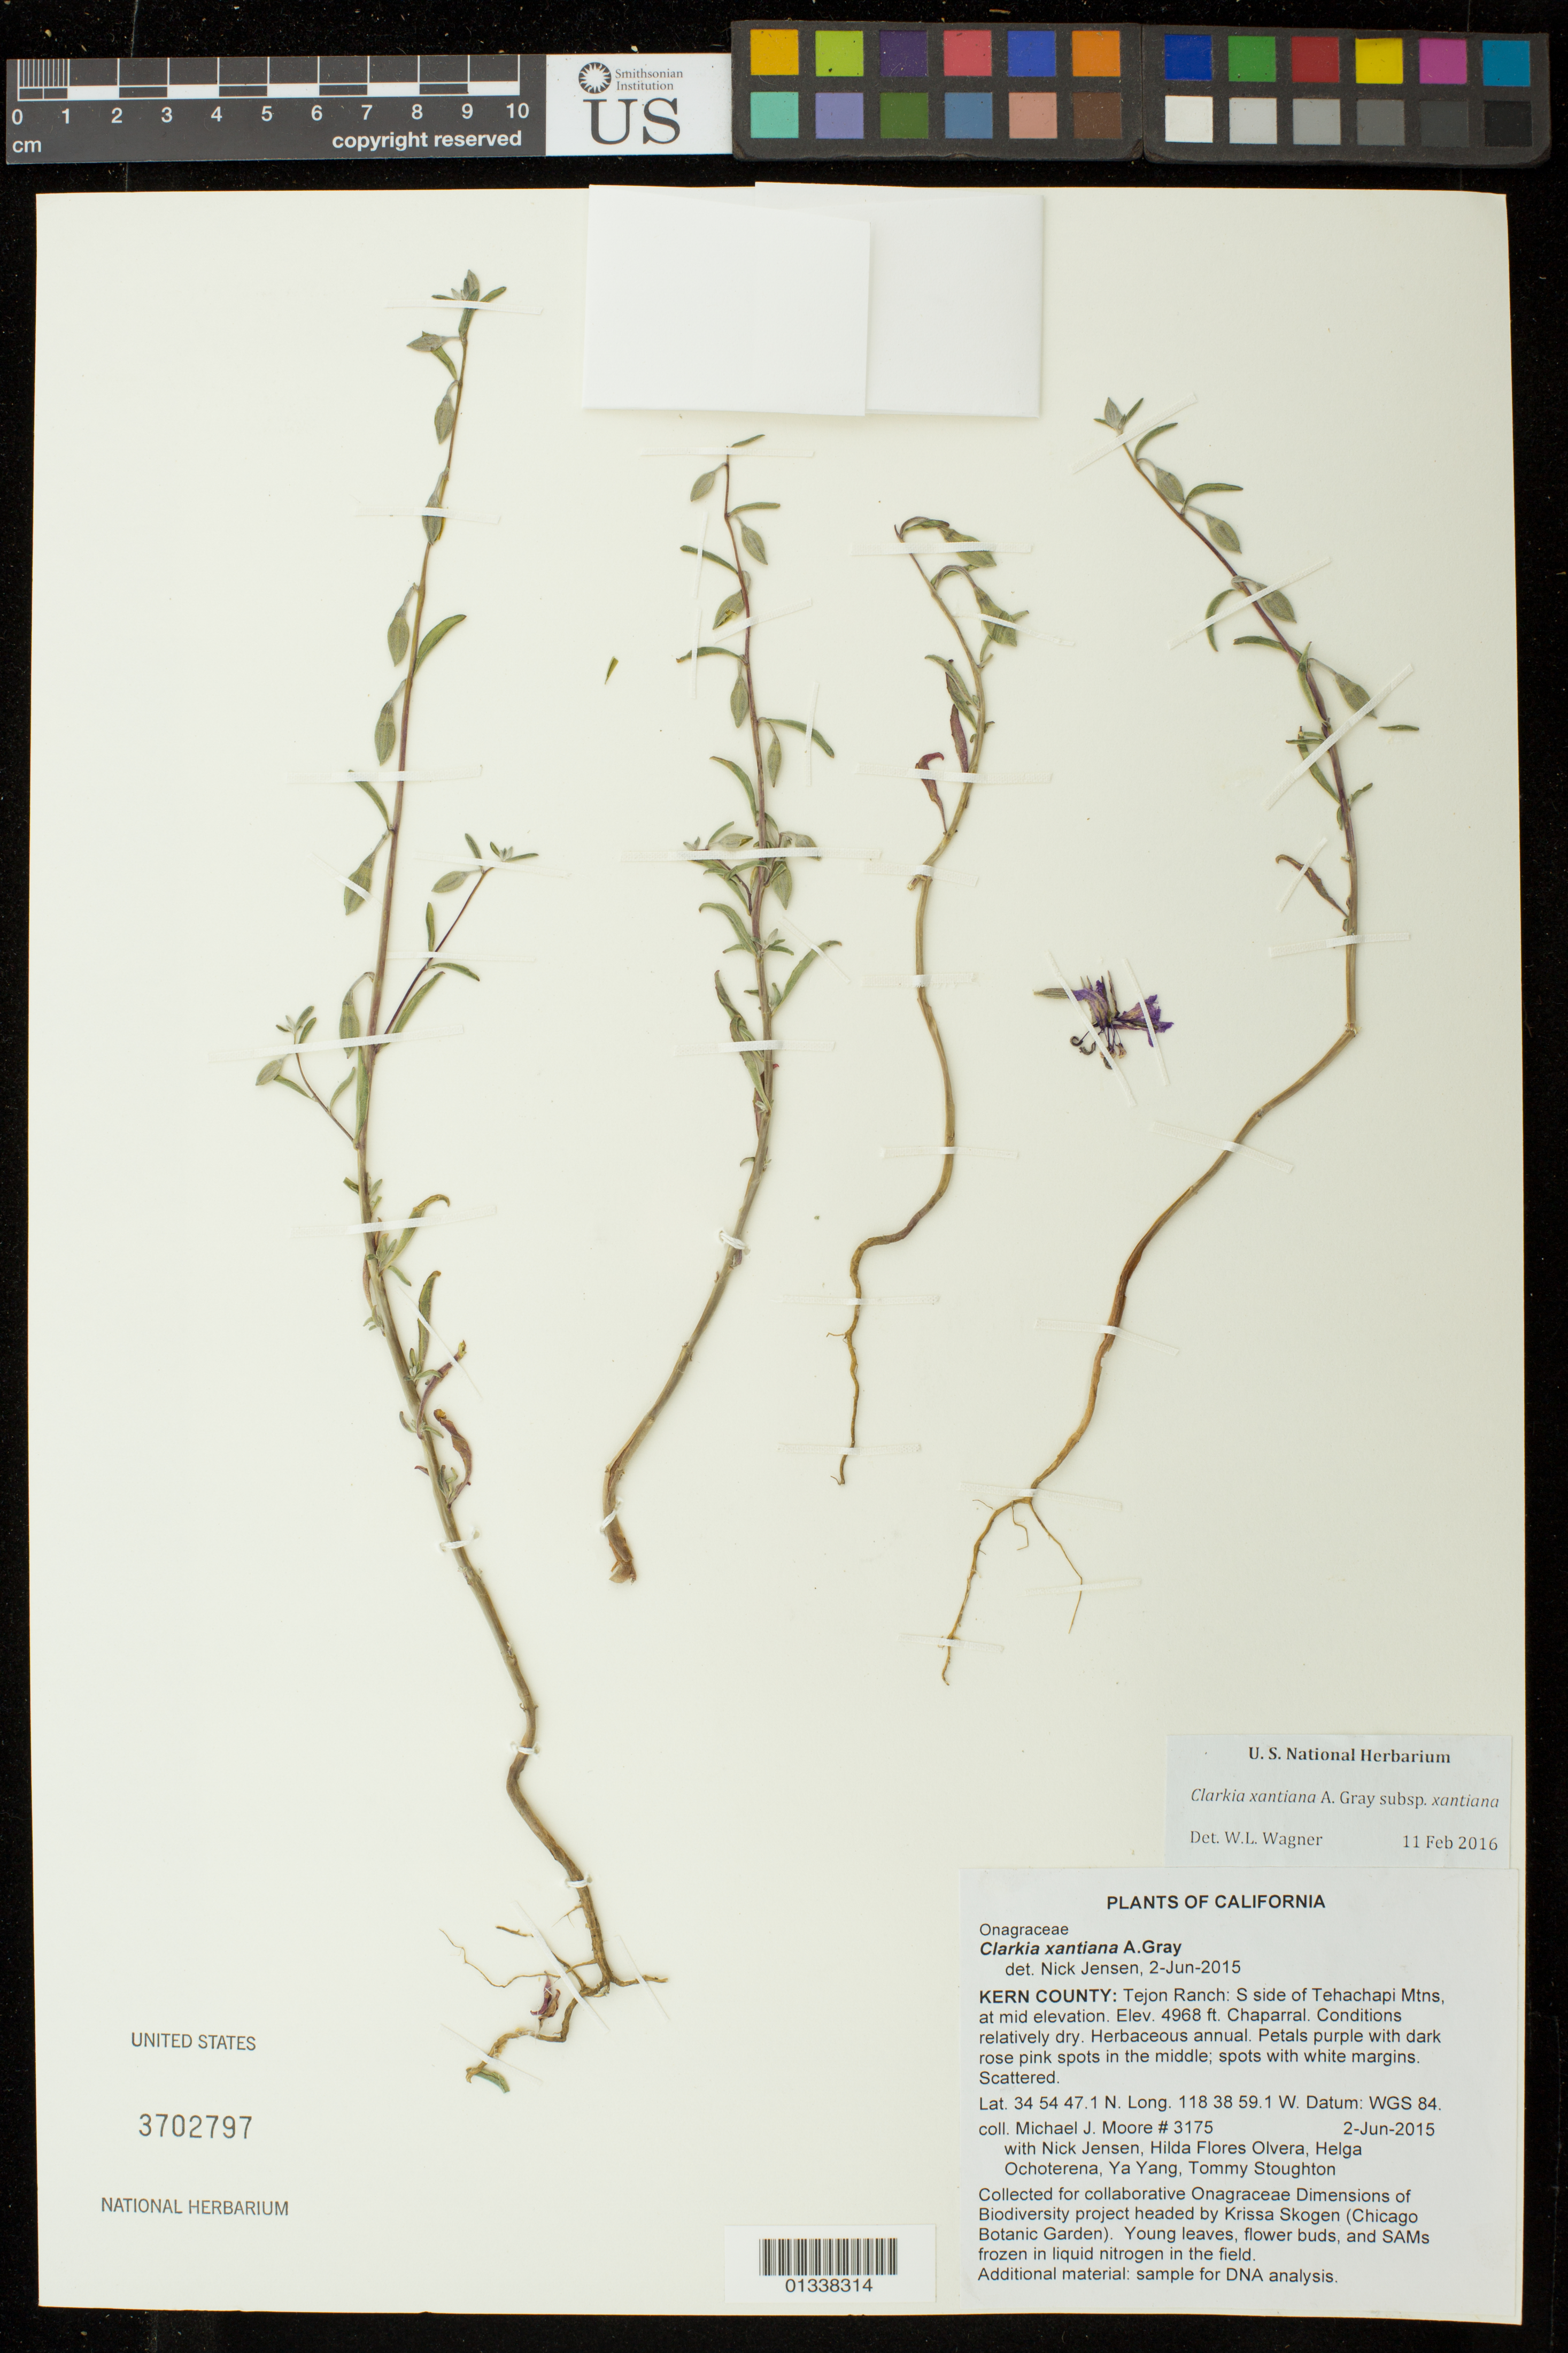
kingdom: Plantae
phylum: Tracheophyta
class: Magnoliopsida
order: Myrtales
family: Onagraceae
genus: Clarkia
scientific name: Clarkia xantiana subsp. xantiana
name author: A. Gray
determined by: Wagner, W. L., (BOT), Smithsonian Institution - National Museum of Natural History (UNITED STATES)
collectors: M. J. Moore, N. Jensen, H. Flores Olvera, H. Ochoterena-B., Y. Yang & T. Stoughton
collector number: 3175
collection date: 2015-06-02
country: United States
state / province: California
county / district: Kern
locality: Tejon Ranch: S side of Tehachapi Mtns, at mid elevation.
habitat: Chaparral. Conditions relatively dry.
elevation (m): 1514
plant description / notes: Collected for collaborative Onagraceae Dimensions of Biodiversity project headed by Krissa Skogen (Chicago Botanic Garden). Young leaves, flower buds, and SAMs frozen in liquid nitrogen in the field.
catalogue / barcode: US 3702797